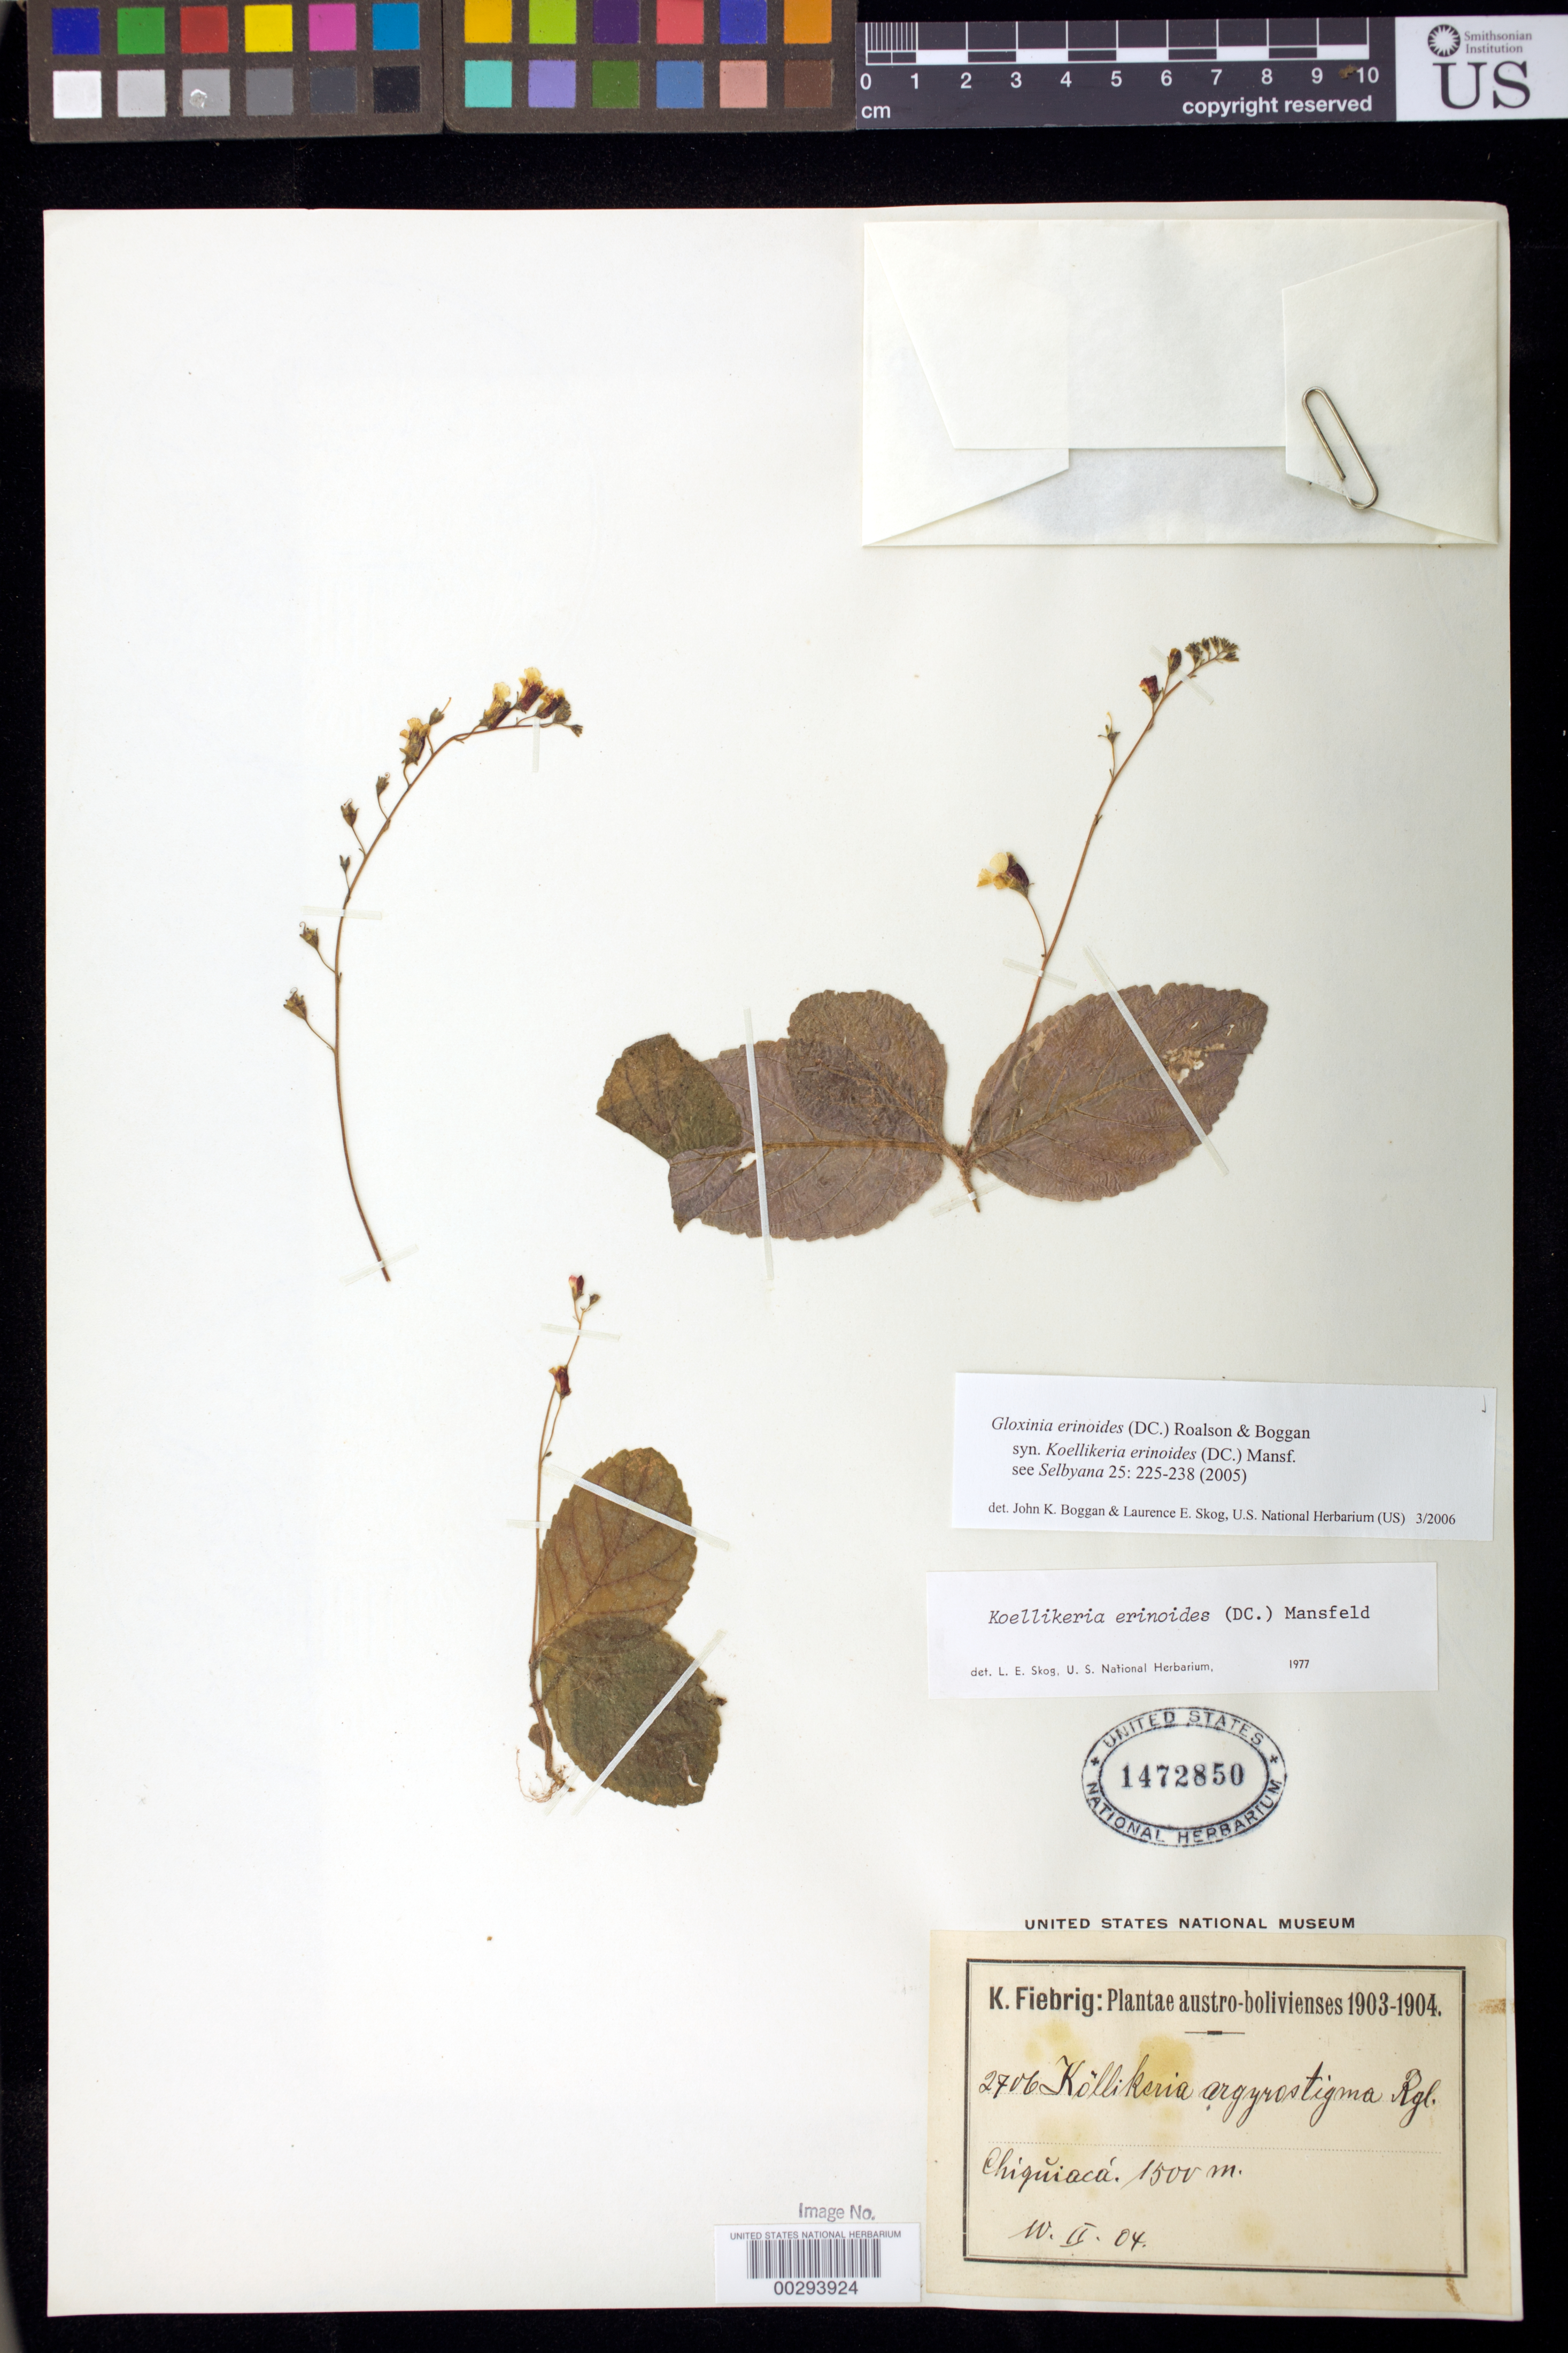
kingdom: Plantae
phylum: Tracheophyta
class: Magnoliopsida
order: Lamiales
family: Gesneriaceae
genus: Gloxinia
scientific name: Gloxinia erinoides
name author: (DC.) Roalson & Boggan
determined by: Boggan, J. K.; Skog, L. E.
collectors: K. Fiebrig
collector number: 2706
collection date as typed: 10 Feb 1904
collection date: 1904-02-10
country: Bolivia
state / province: Chuquisaca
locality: Sucre, Chiquiaca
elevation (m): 1500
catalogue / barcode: US 1472850